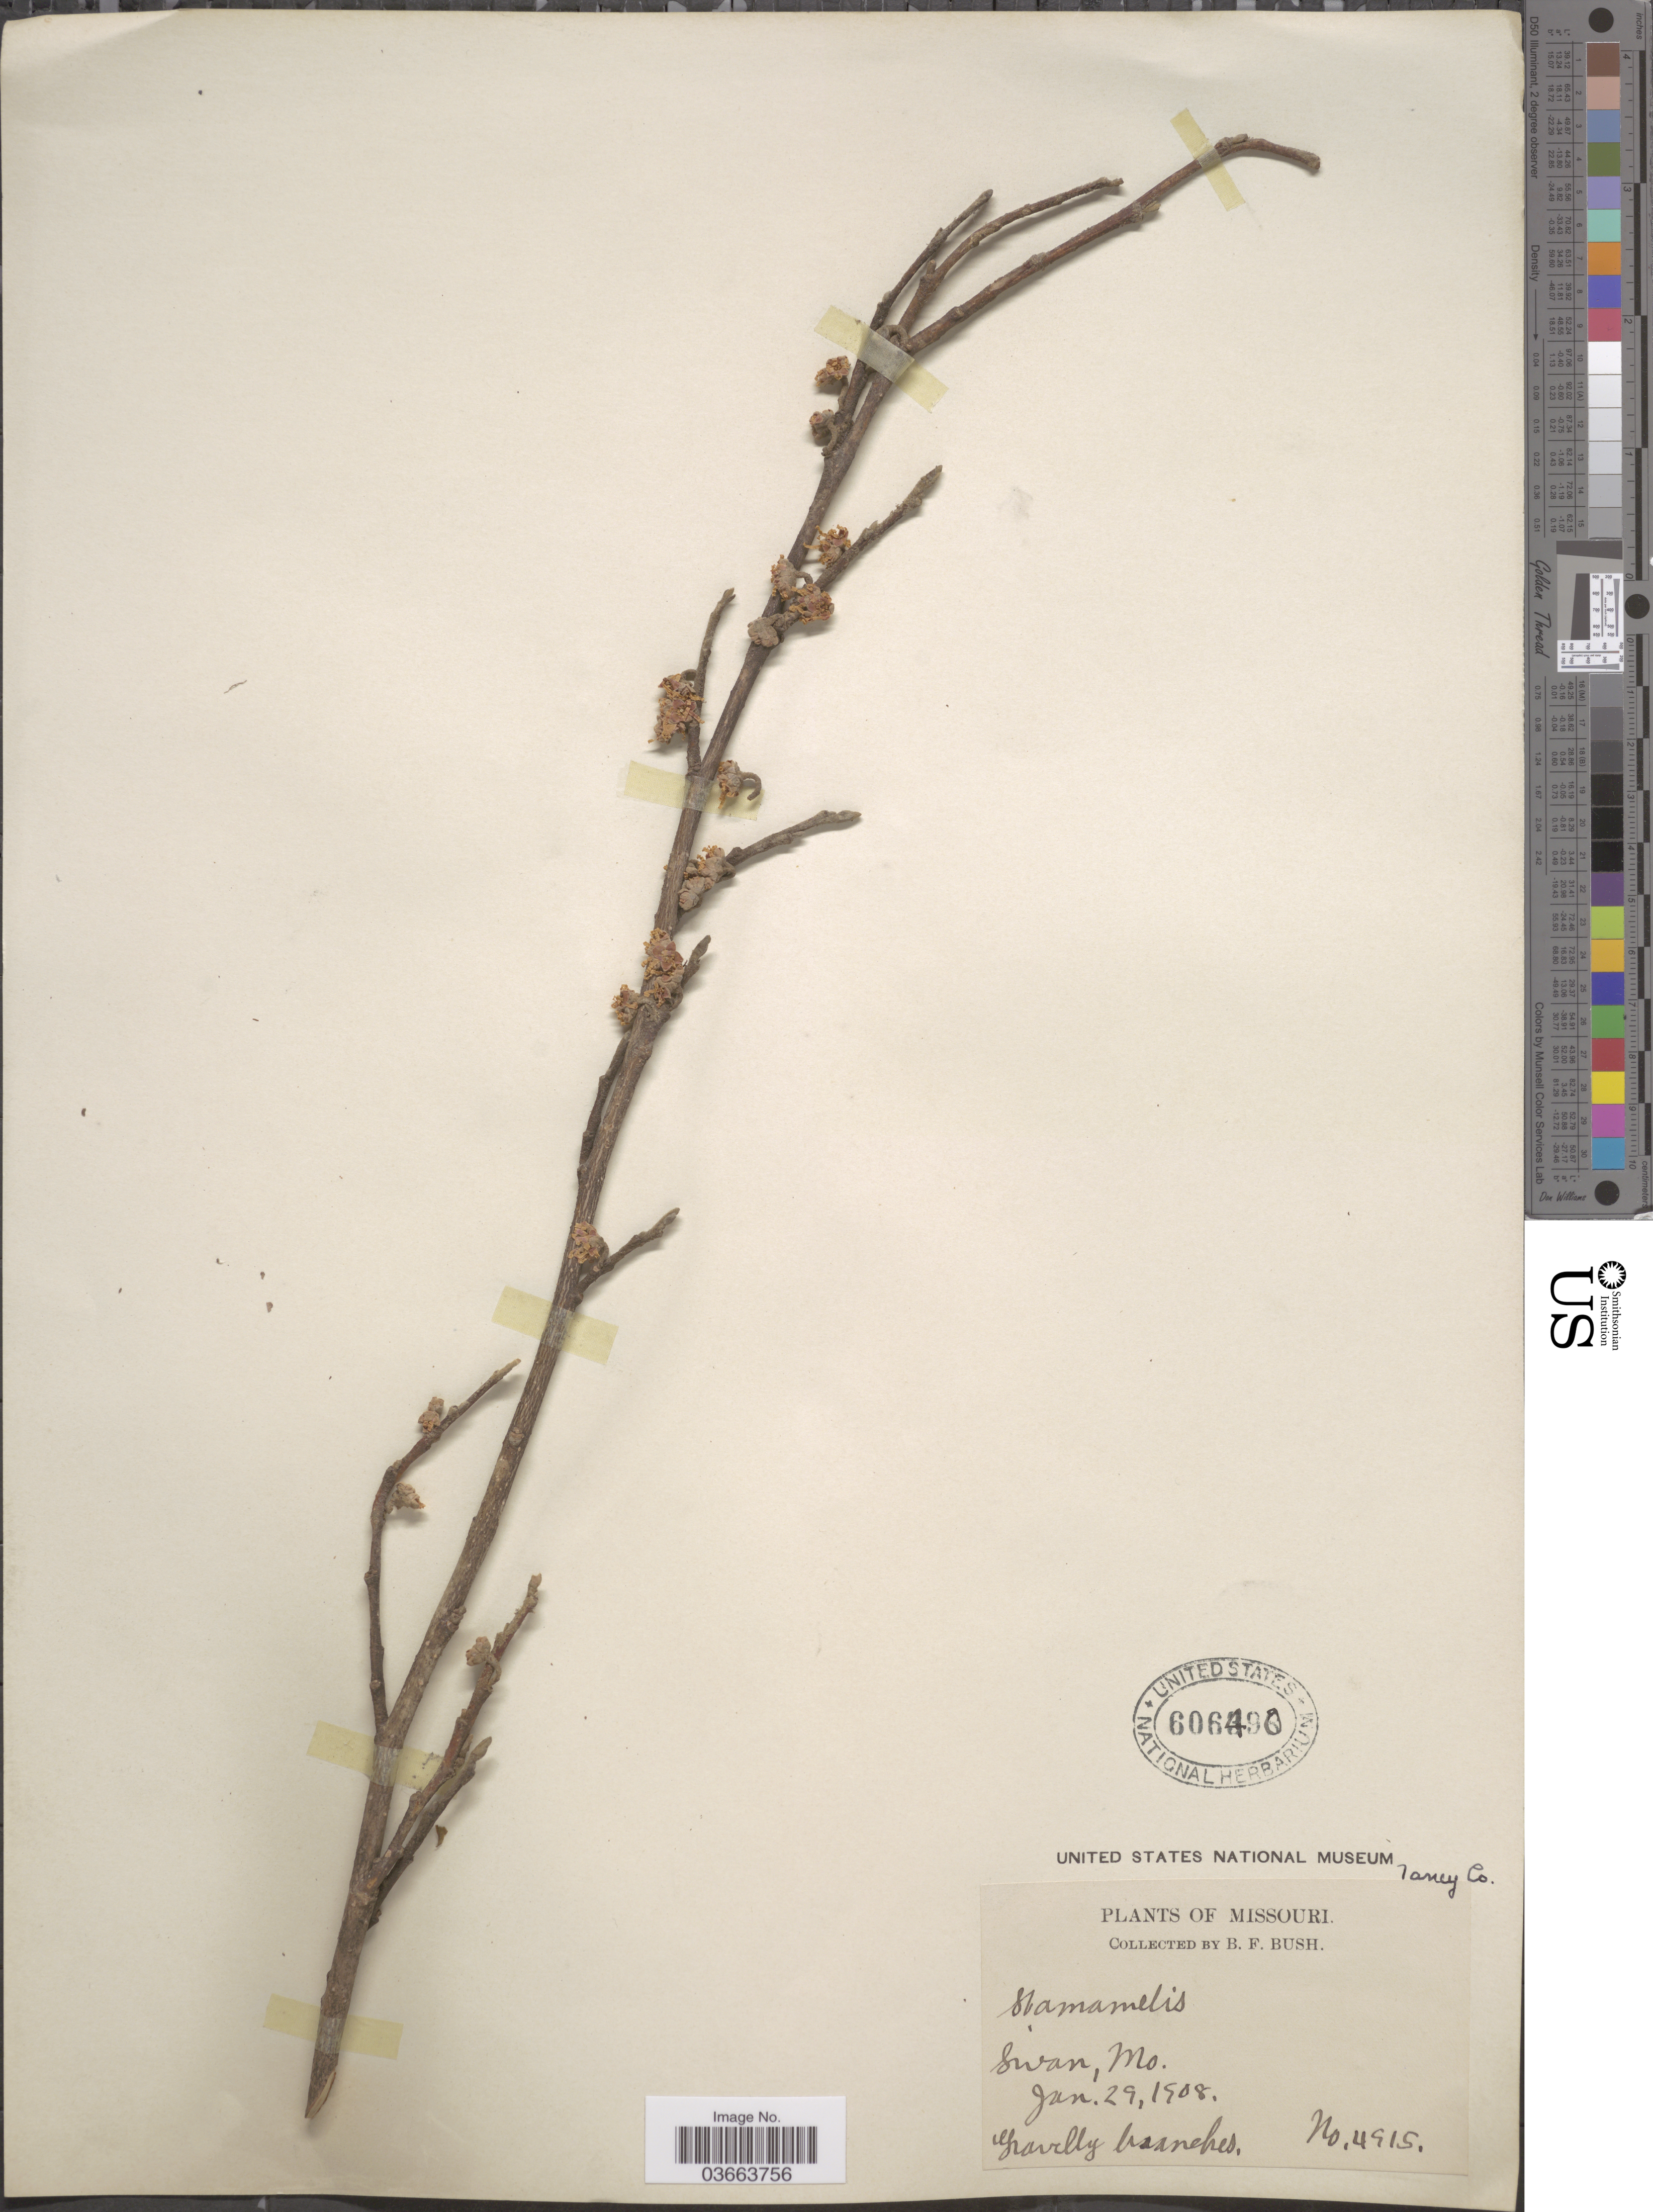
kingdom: Plantae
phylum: Tracheophyta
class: Magnoliopsida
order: Saxifragales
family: Hamamelidaceae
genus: Hamamelis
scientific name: Hamamelis vernalis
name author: Sarg.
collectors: B. F. Bush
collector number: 4915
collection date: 1908-01-29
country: United States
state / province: Missouri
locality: Taney Co. Swan.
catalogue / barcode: US 606490